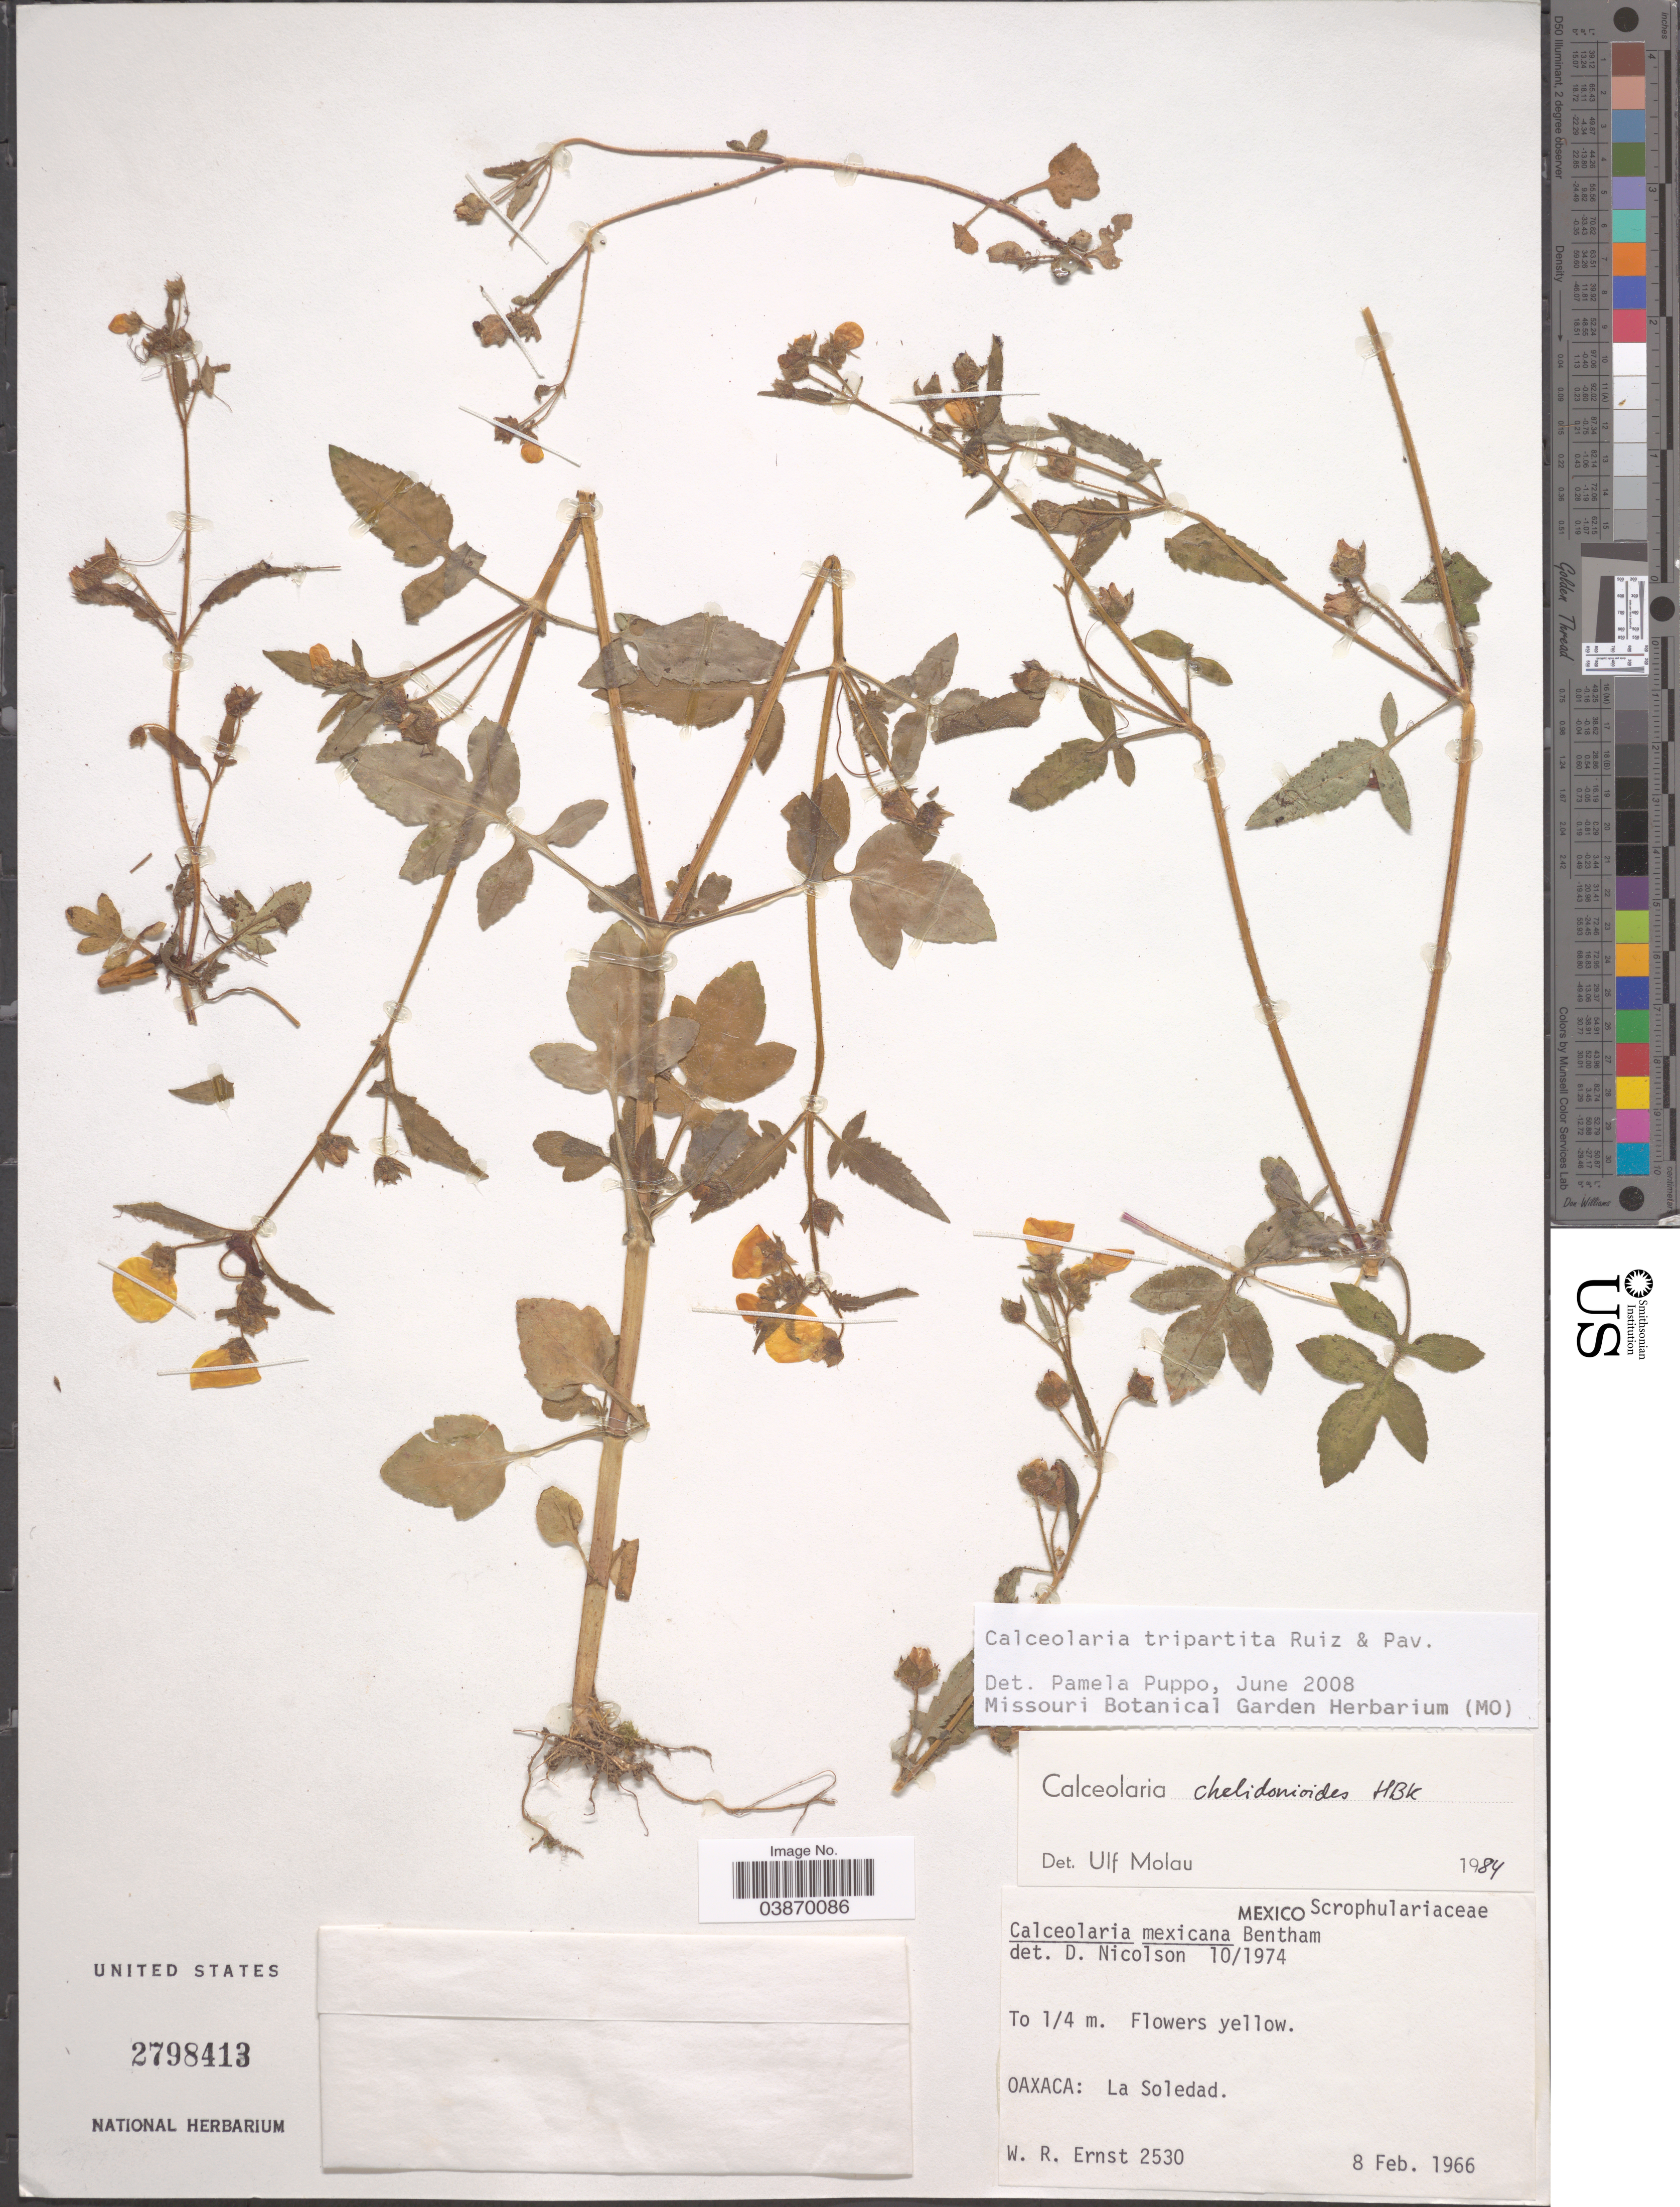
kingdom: Plantae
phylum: Tracheophyta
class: Magnoliopsida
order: Lamiales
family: Calceolariaceae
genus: Calceolaria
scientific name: Calceolaria tripartita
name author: Ruiz & Pav.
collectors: W. R. Ernst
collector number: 2530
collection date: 1966-02-08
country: Mexico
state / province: Oaxaca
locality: La Soledad.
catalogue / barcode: US 2798413